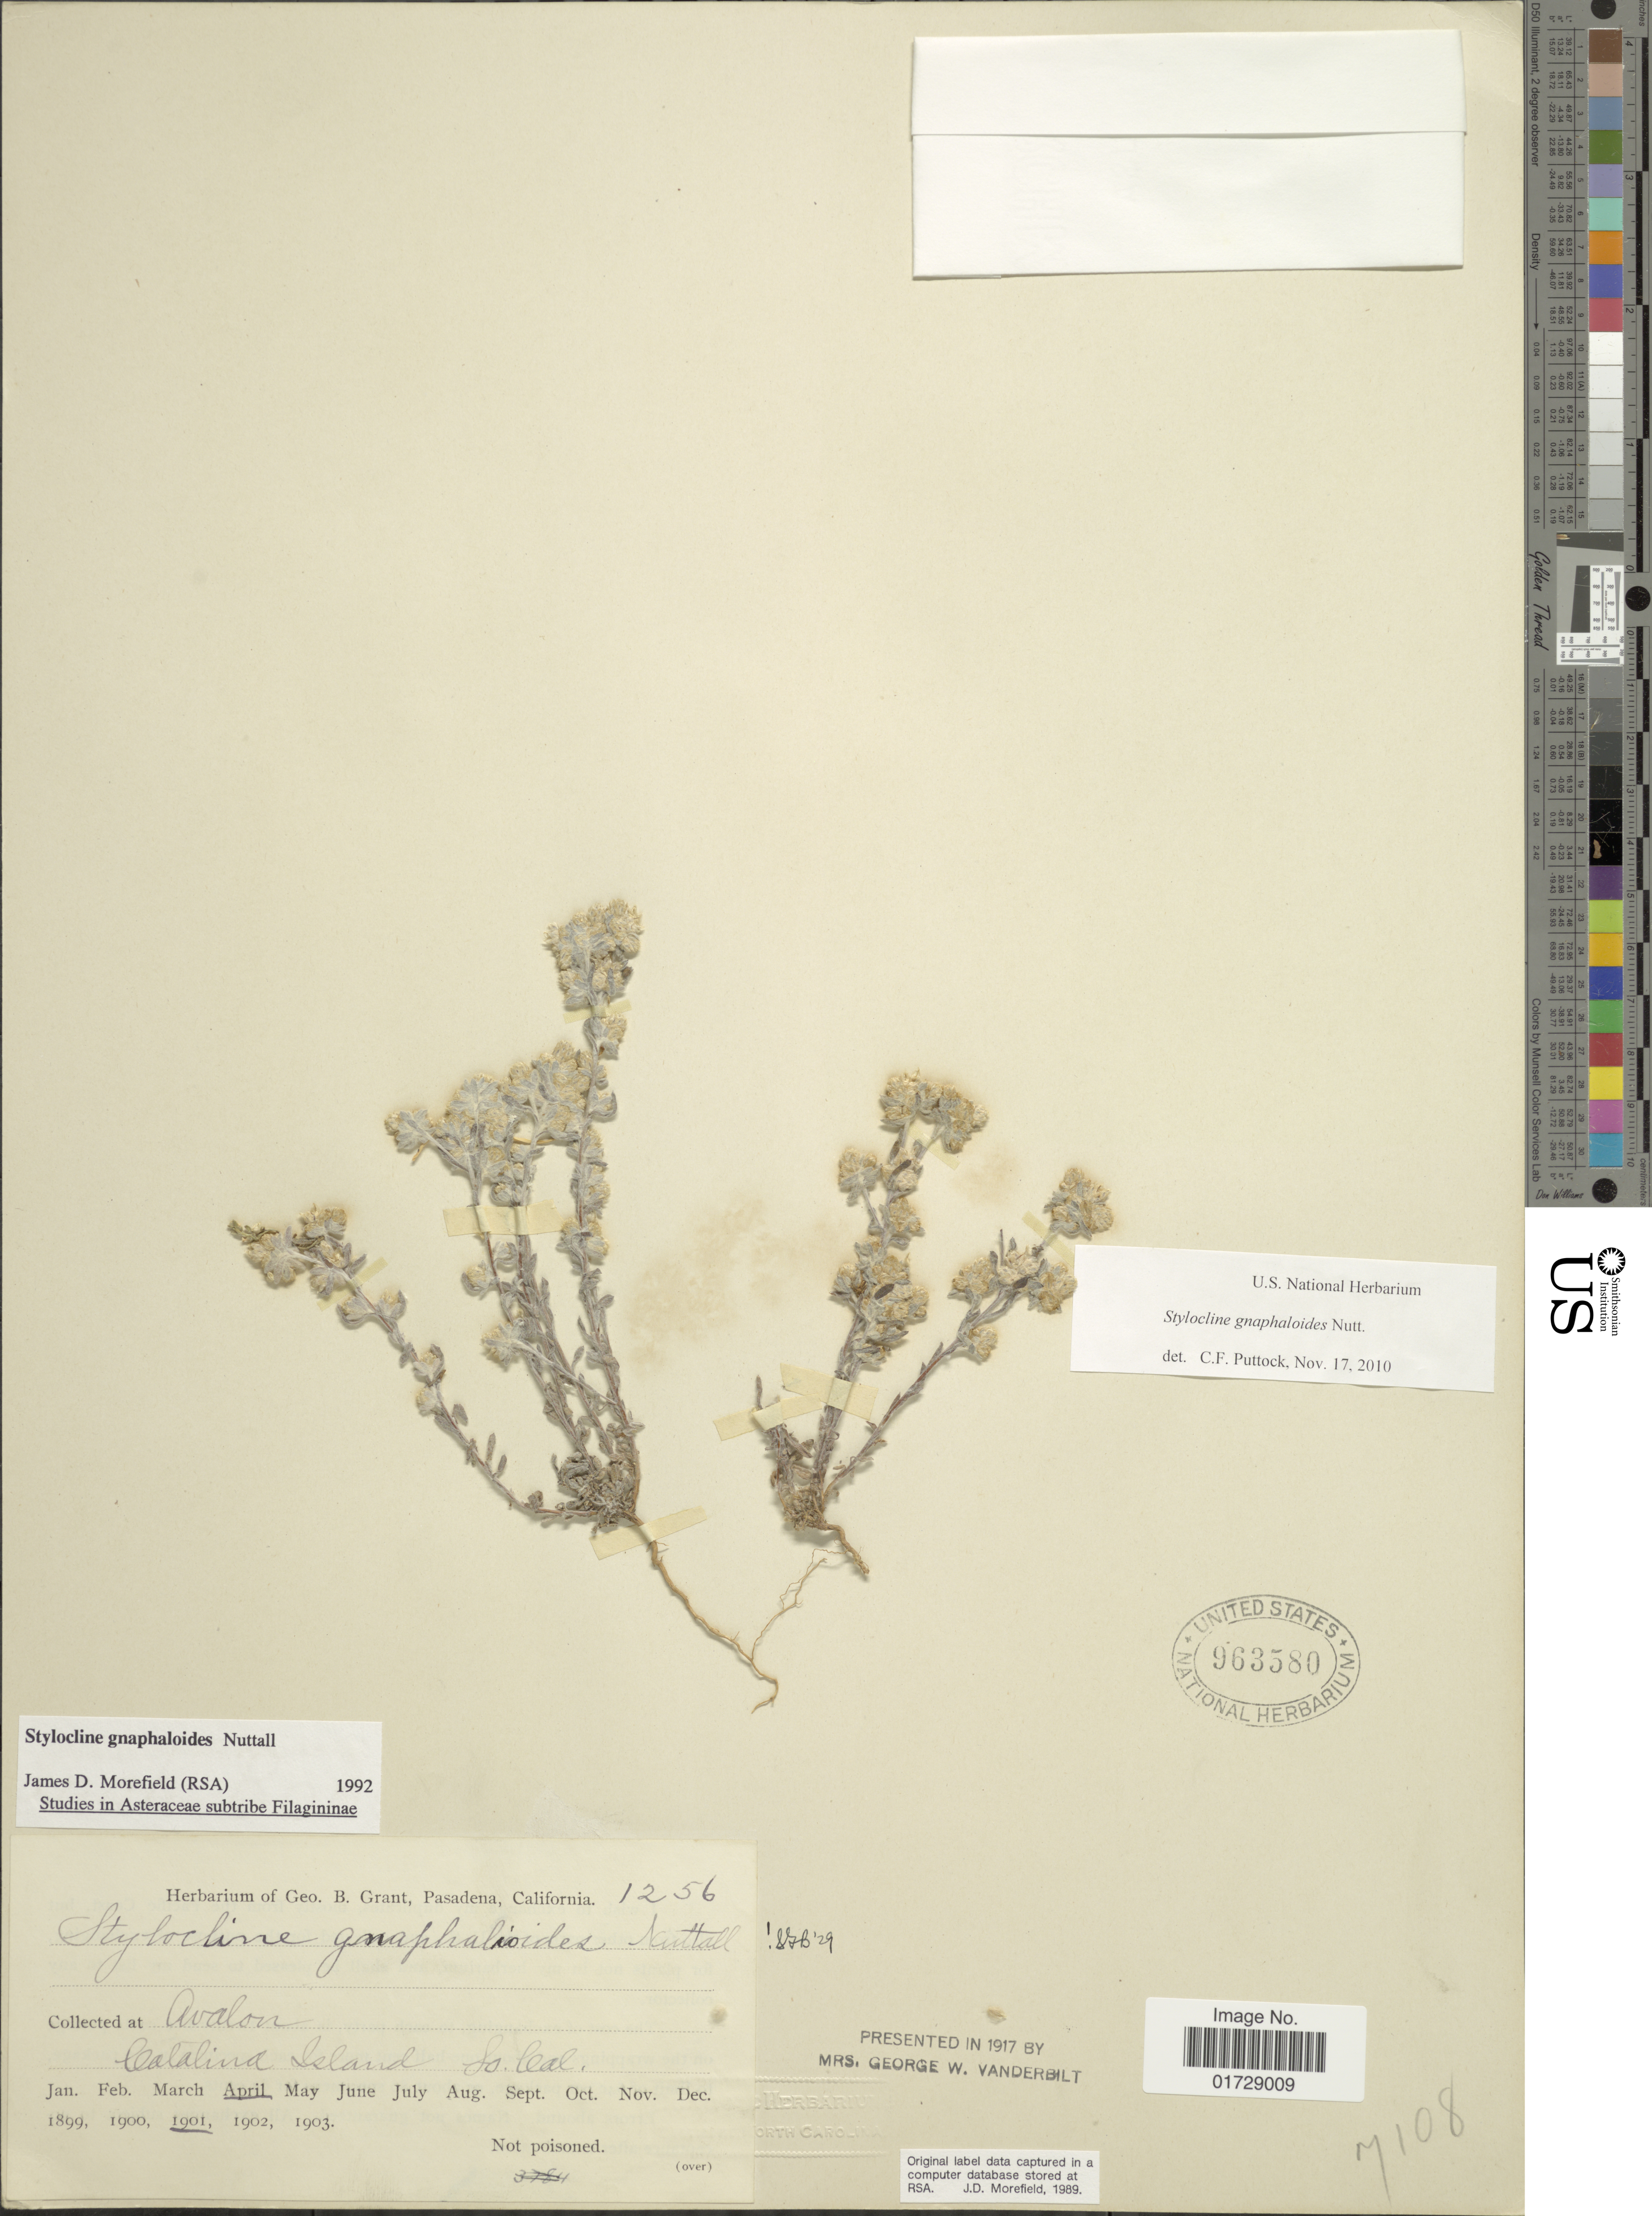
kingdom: Plantae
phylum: Tracheophyta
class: Magnoliopsida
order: Asterales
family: Asteraceae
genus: Stylocline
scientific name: Stylocline gnaphalioides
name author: Nutt.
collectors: ex herb. G. B. Grant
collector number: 1256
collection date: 1901-04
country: United States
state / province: California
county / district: Los Angeles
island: Santa Catalina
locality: Avalon, Catalina Island, So. Cal.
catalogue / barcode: US 963580